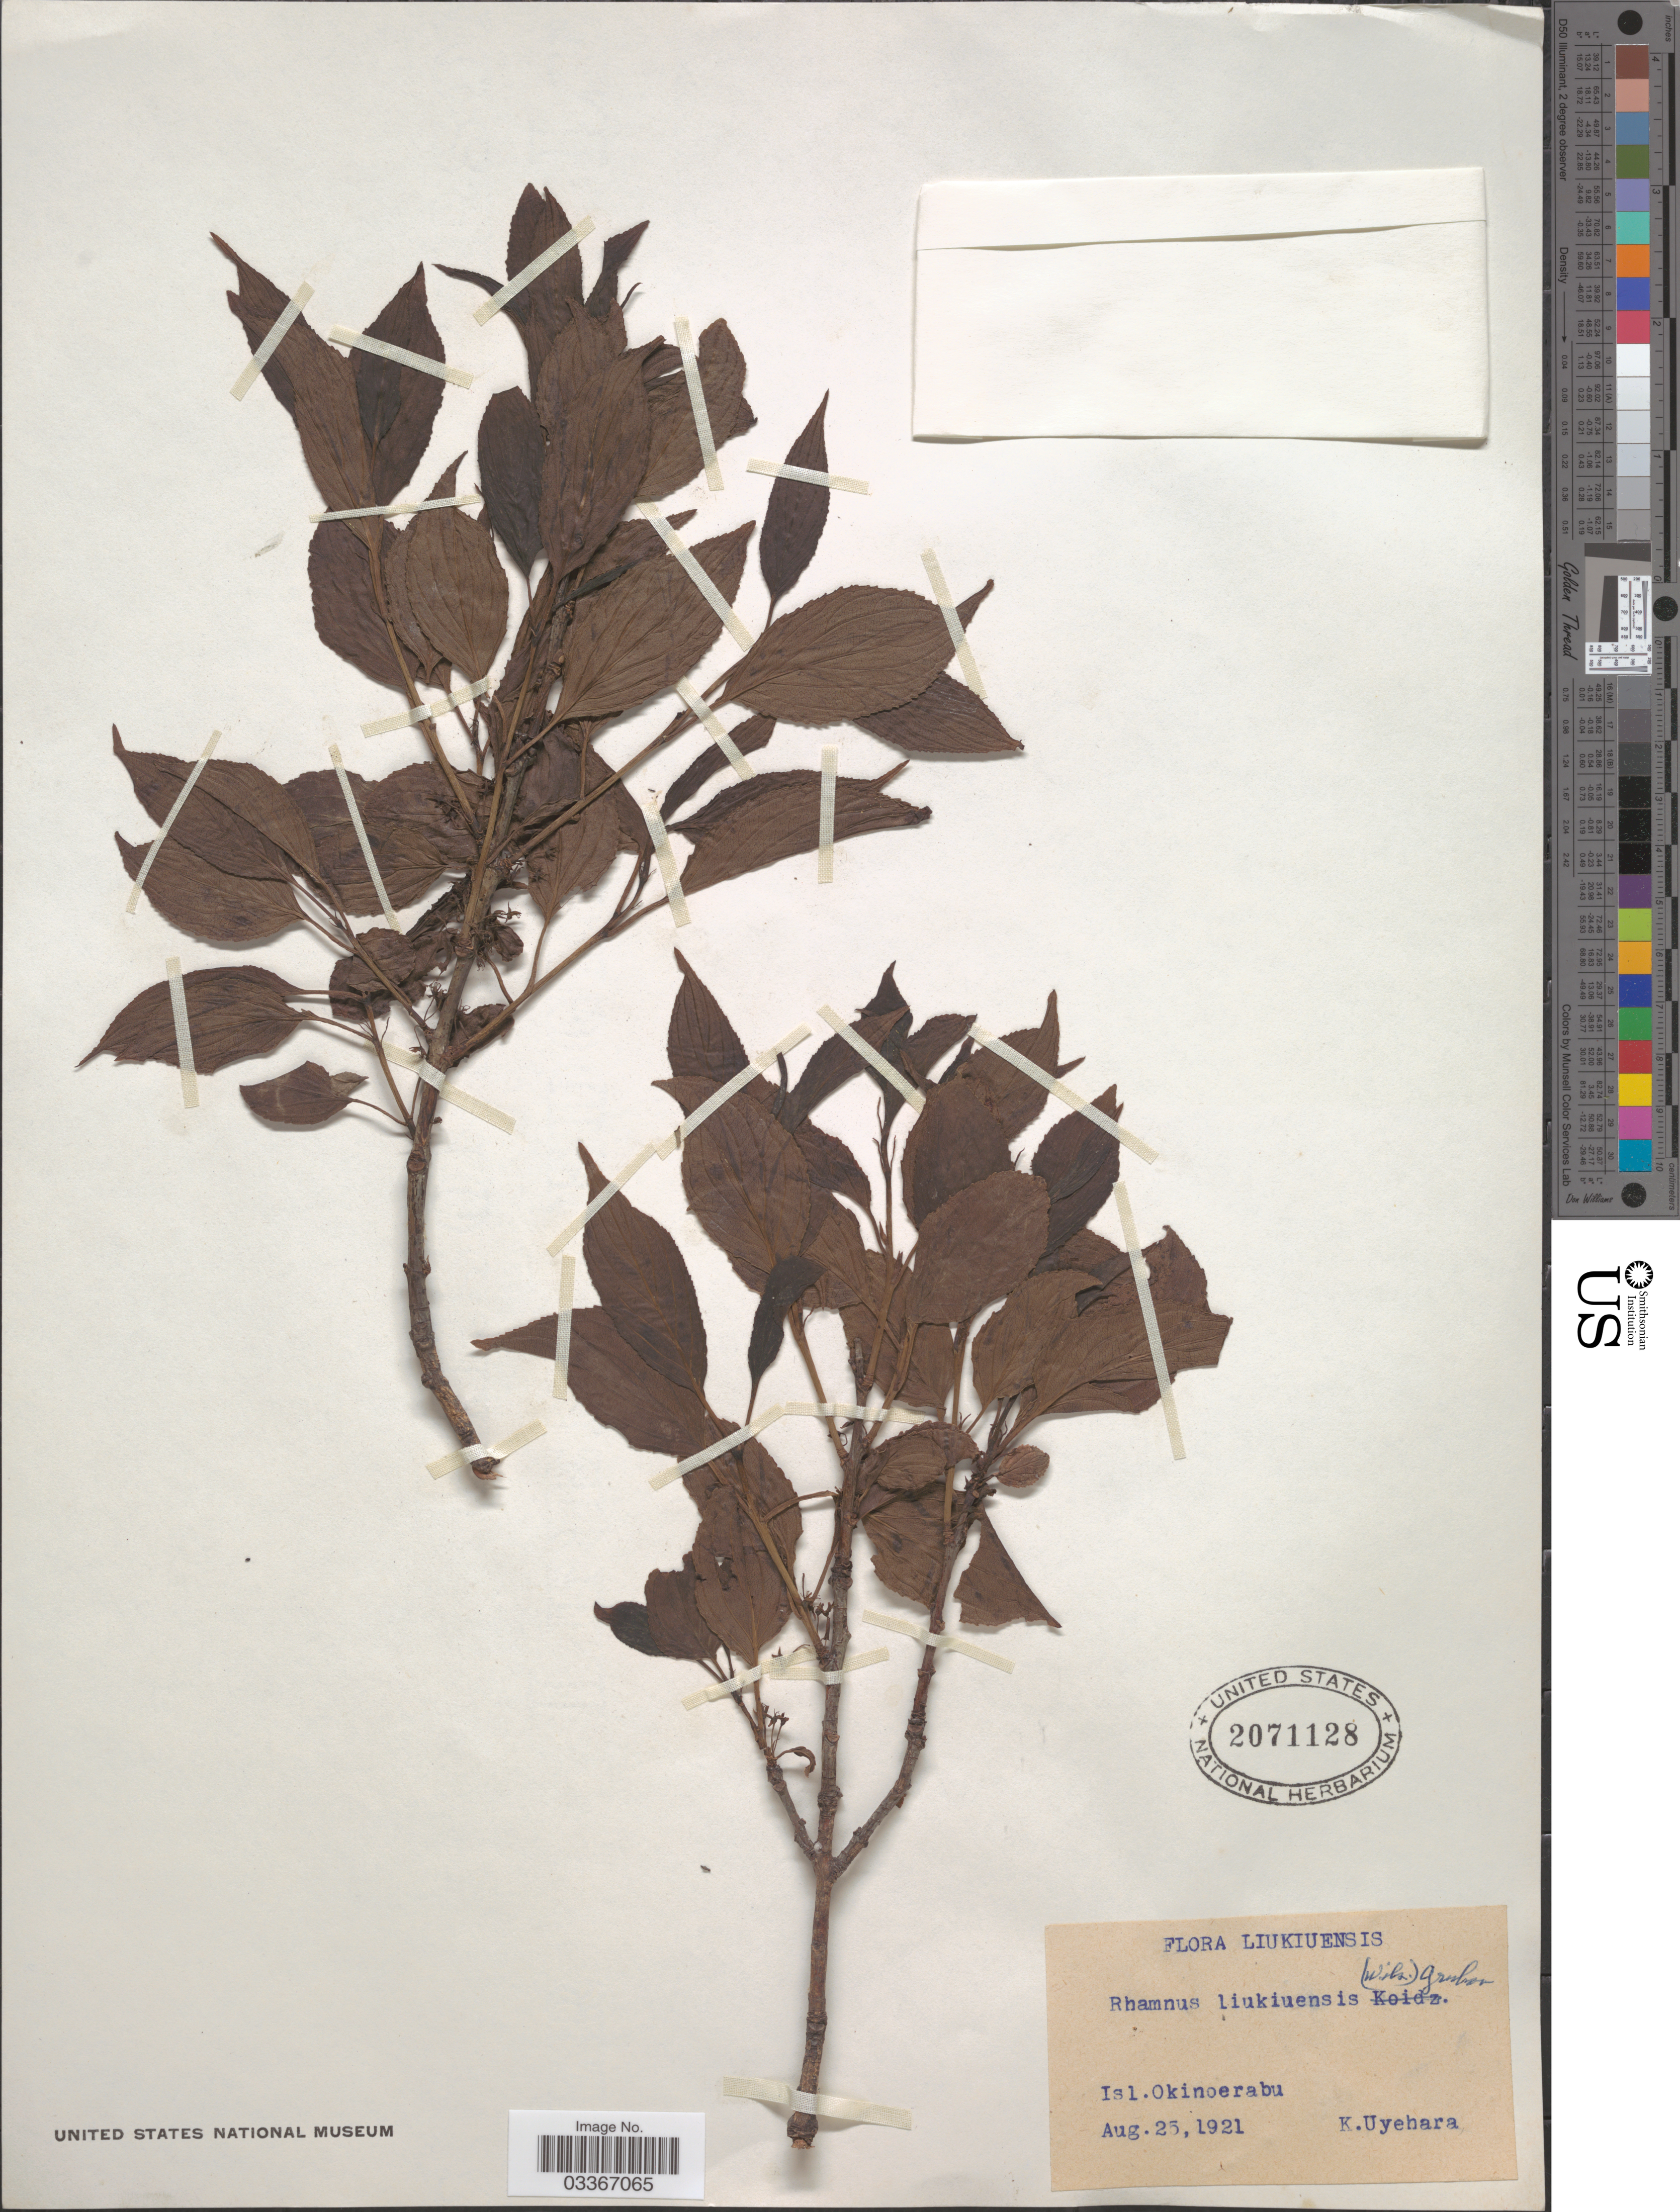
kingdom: Plantae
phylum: Tracheophyta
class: Magnoliopsida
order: Rosales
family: Rhamnaceae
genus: Rhamnus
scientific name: Rhamnus liukiuensis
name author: (E.H. Wilson) Koidz.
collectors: K. Uyehara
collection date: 1921-08-25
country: Japan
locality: Liukiuensis. [unsure placement] Isl. Okinoerabu.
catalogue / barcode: US 2071128